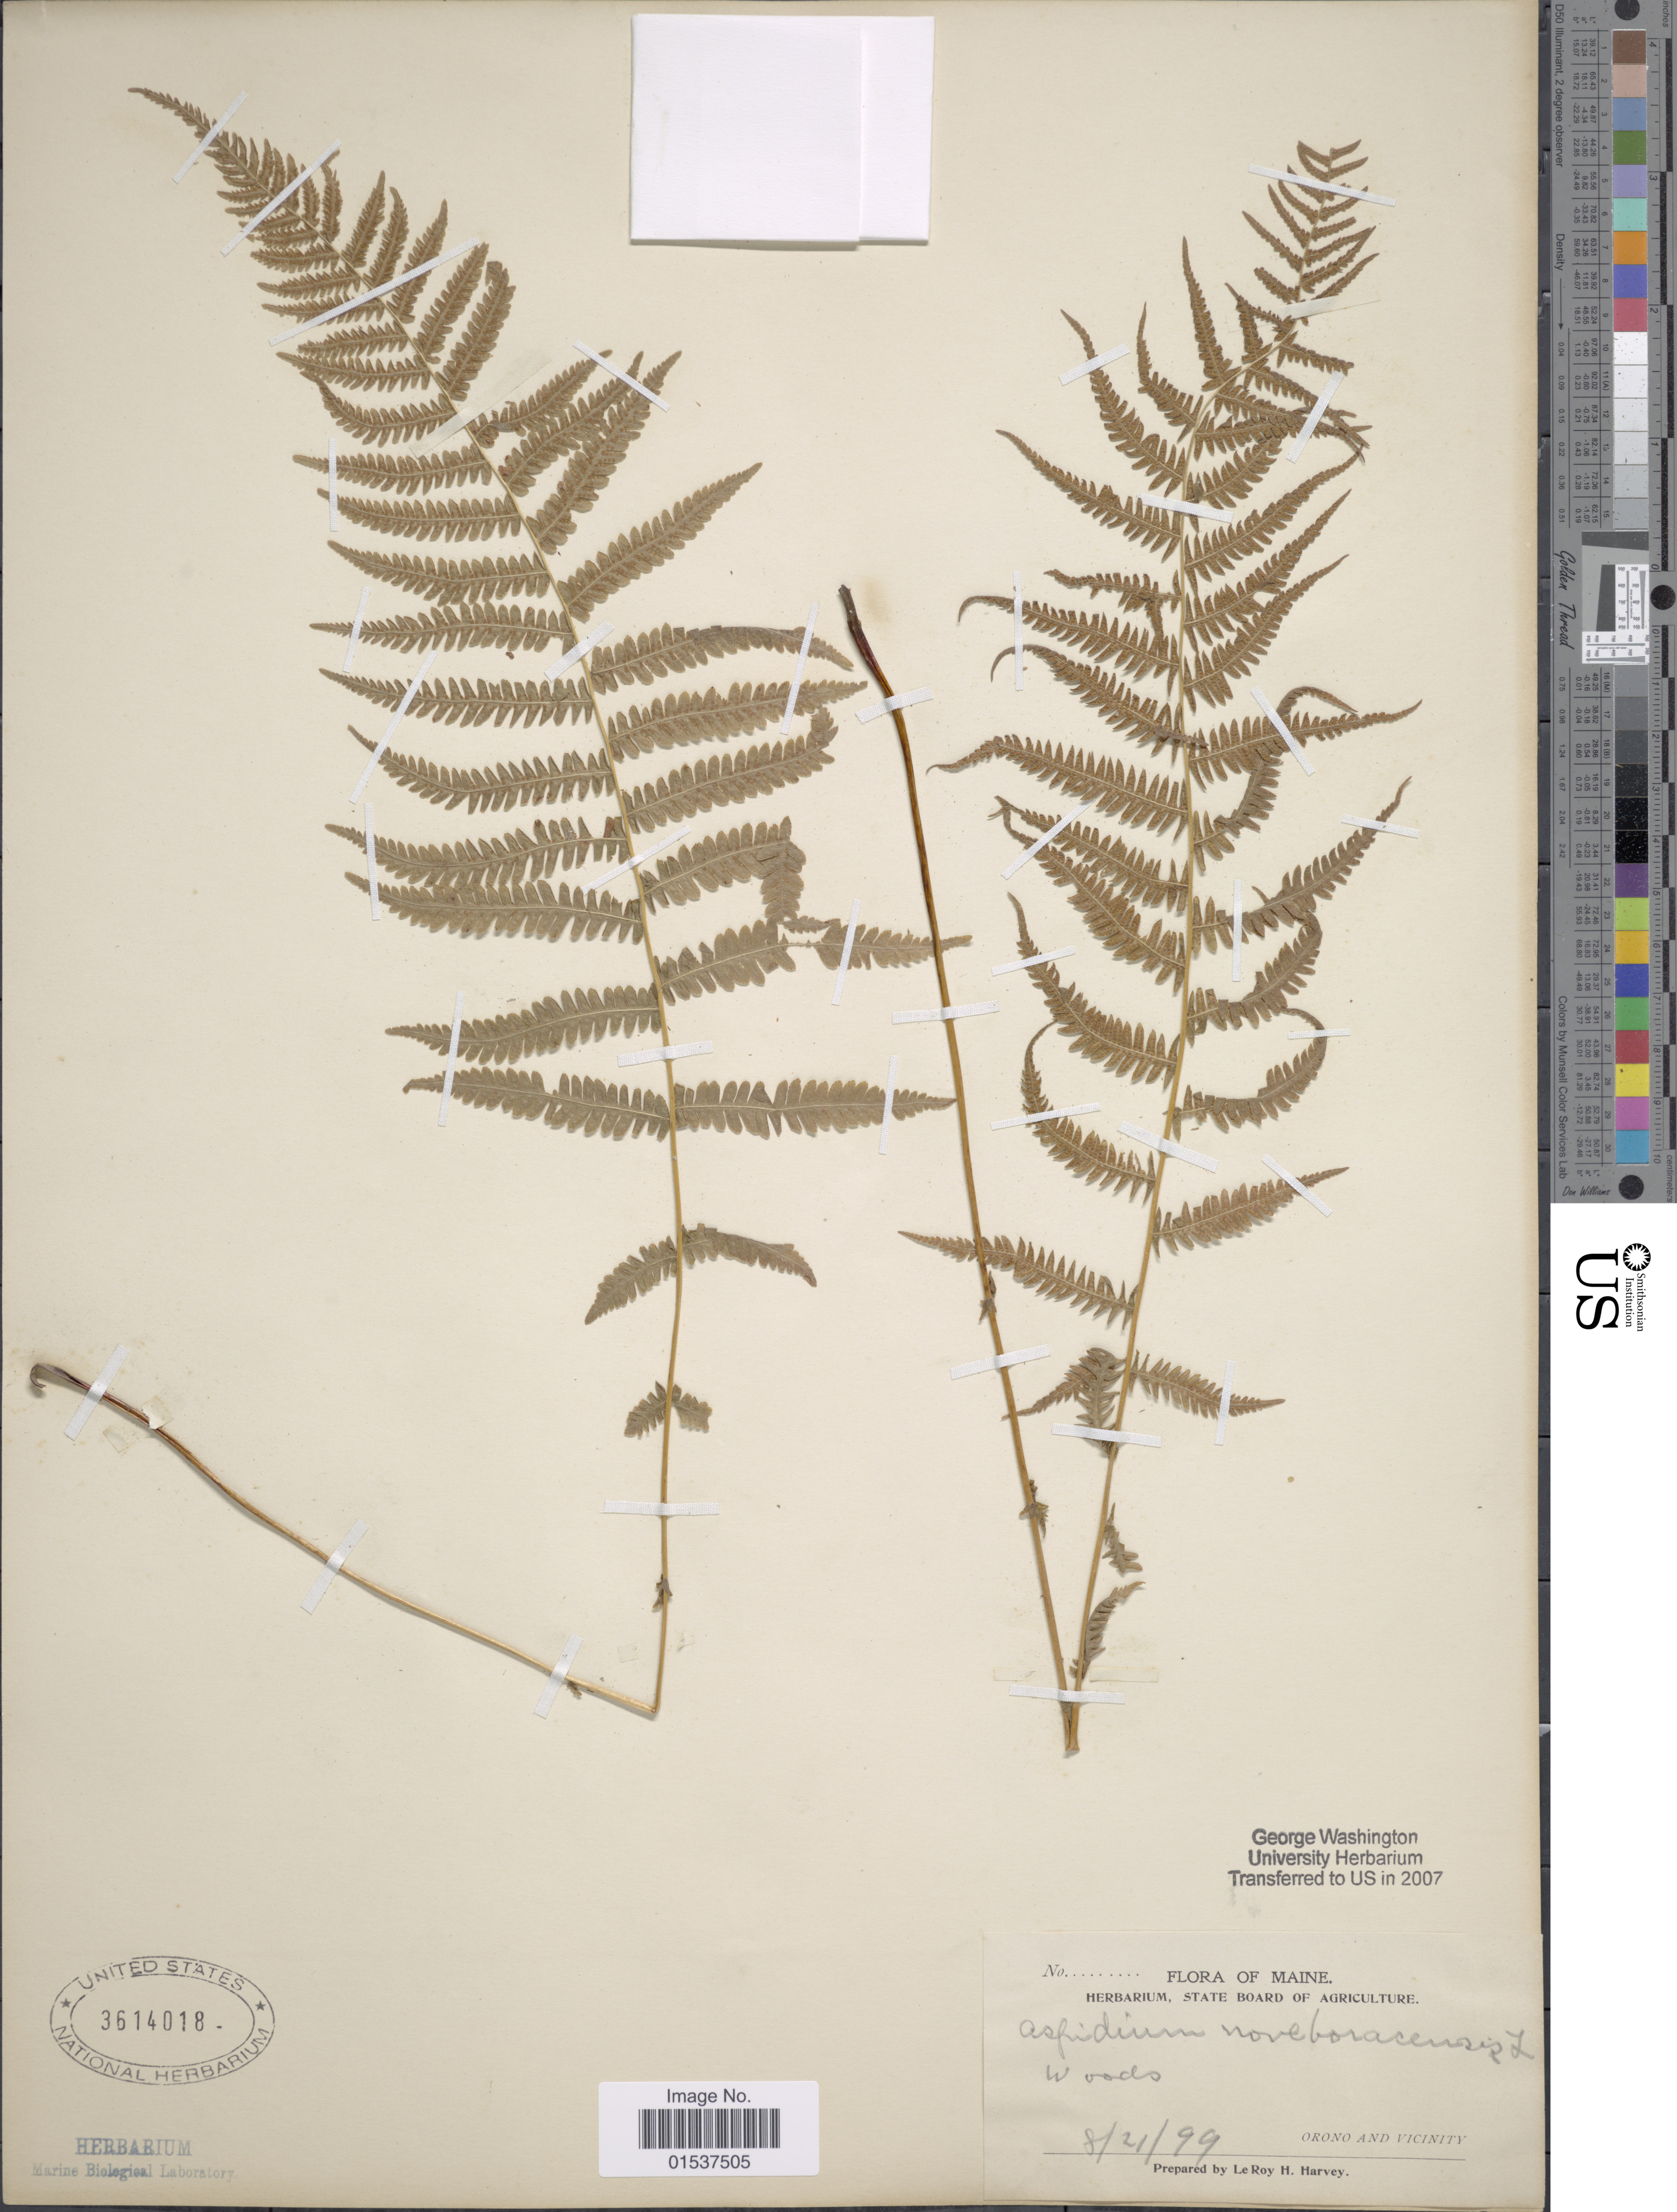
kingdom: Plantae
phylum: Tracheophyta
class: Polypodiopsida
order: Polypodiales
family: Thelypteridaceae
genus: Parathelypteris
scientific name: Parathelypteris noveboracensis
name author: (L.) Ching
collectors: L. H. Harvey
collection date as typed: Transcribed d/m/y: 21/8/99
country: United States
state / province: Maine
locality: Maine. Orono and vicinity.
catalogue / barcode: US 3614018